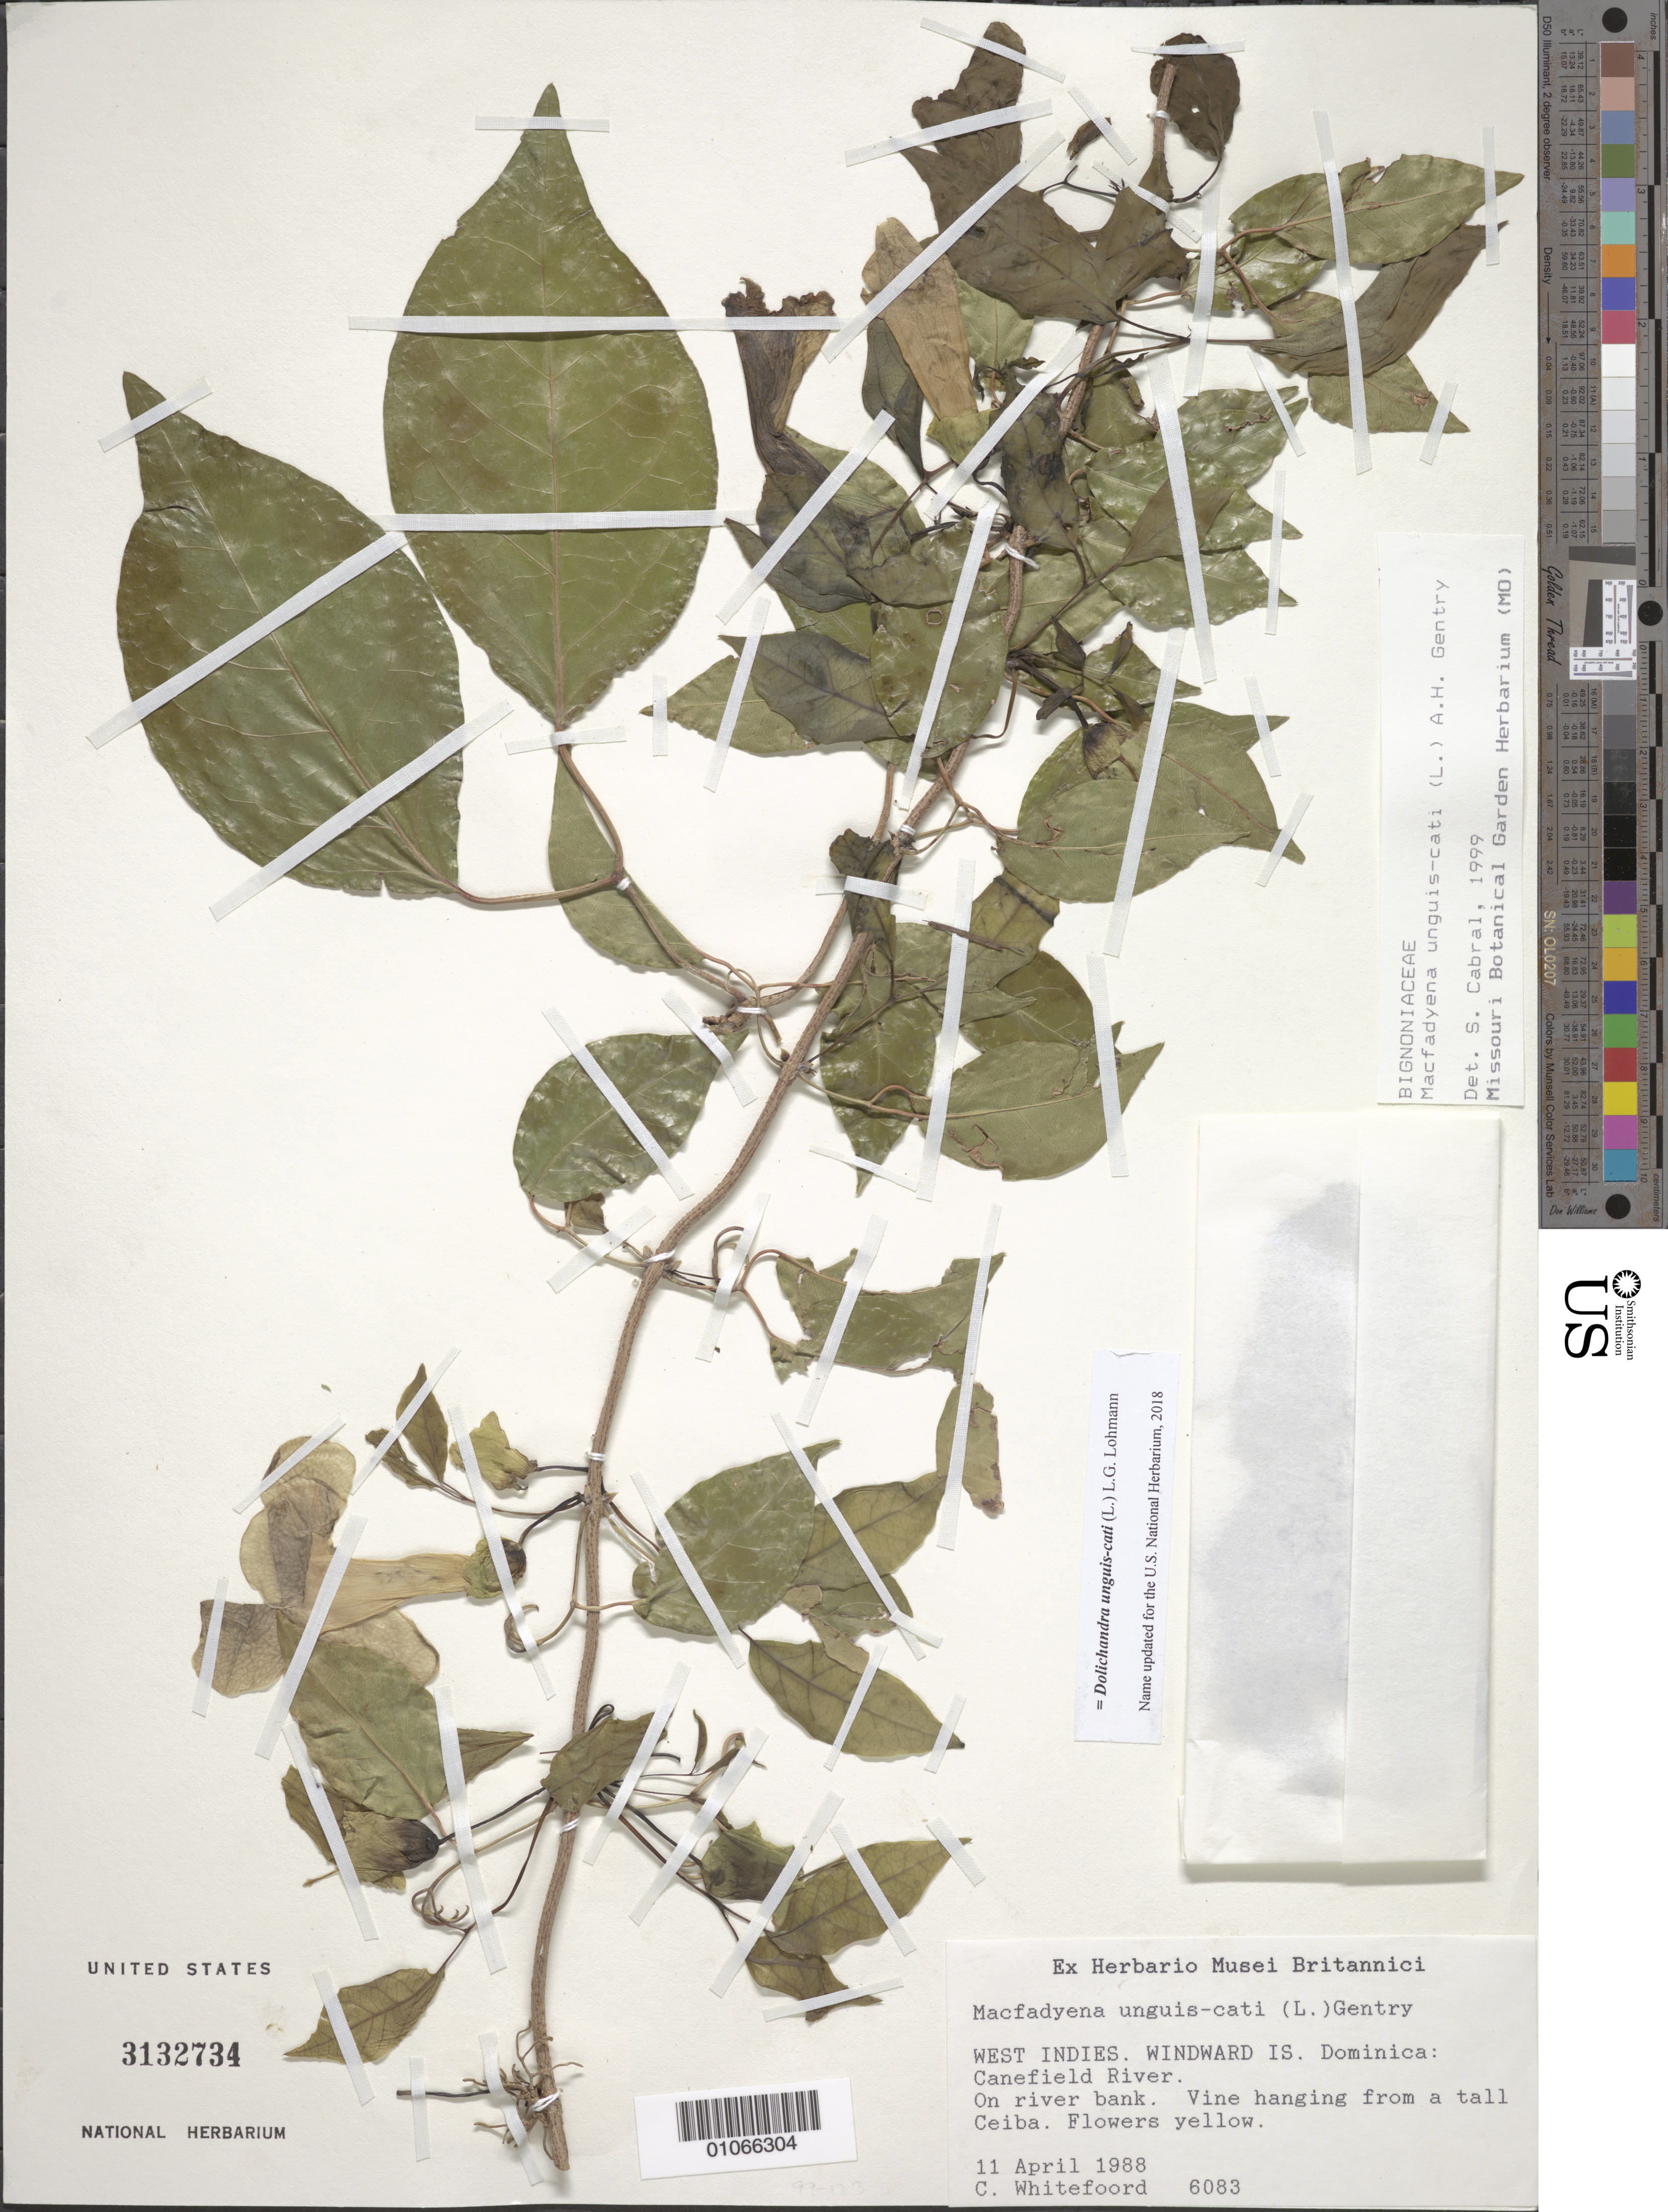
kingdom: Plantae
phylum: Tracheophyta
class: Magnoliopsida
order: Lamiales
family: Bignoniaceae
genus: Dolichandra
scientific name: Dolichandra unguis-cati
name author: (L.) L.G. Lohmann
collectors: C. Whitefoord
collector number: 6083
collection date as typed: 11 Apr 1988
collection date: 1988-04-11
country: Dominica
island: Dominica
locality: Canefield River. On river bank.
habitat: On river bank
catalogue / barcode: US 3132734